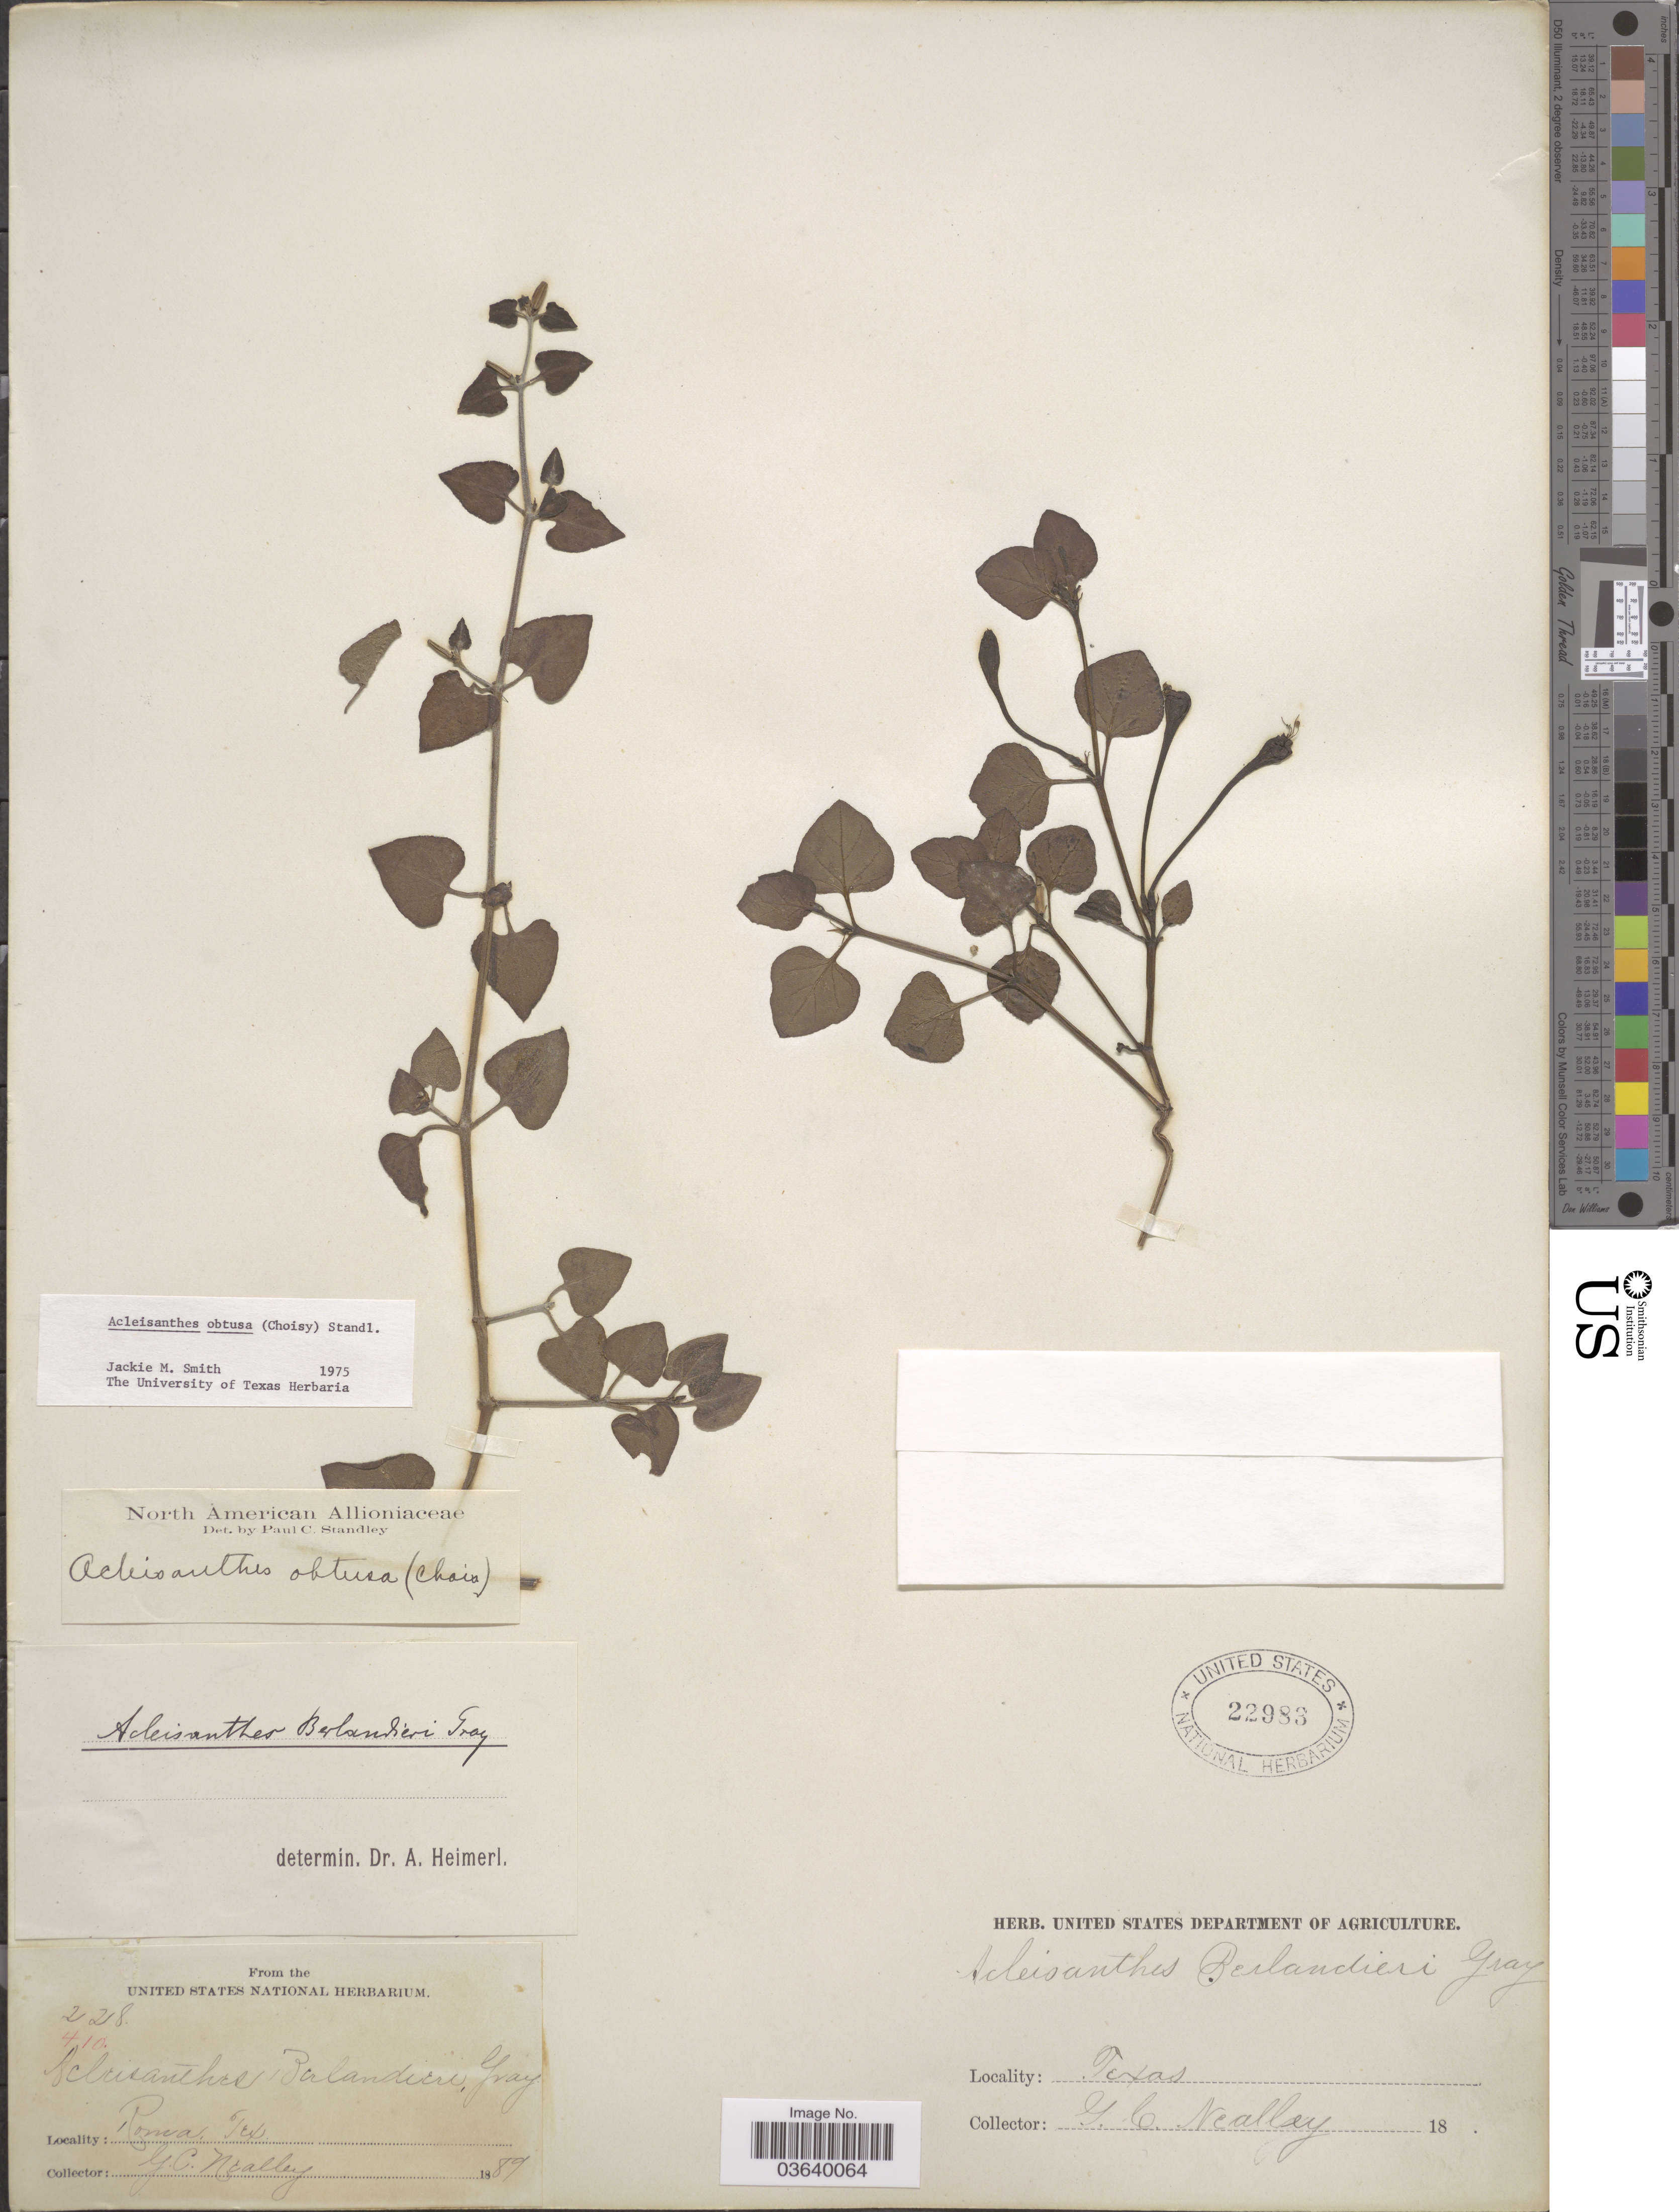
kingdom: Plantae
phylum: Tracheophyta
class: Magnoliopsida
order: Caryophyllales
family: Nyctaginaceae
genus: Acleisanthes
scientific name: Acleisanthes obtusa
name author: (Choisy) Standl.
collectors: G. Neally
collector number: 228/410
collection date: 1889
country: United States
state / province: Texas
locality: Roma.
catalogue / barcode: US 22983